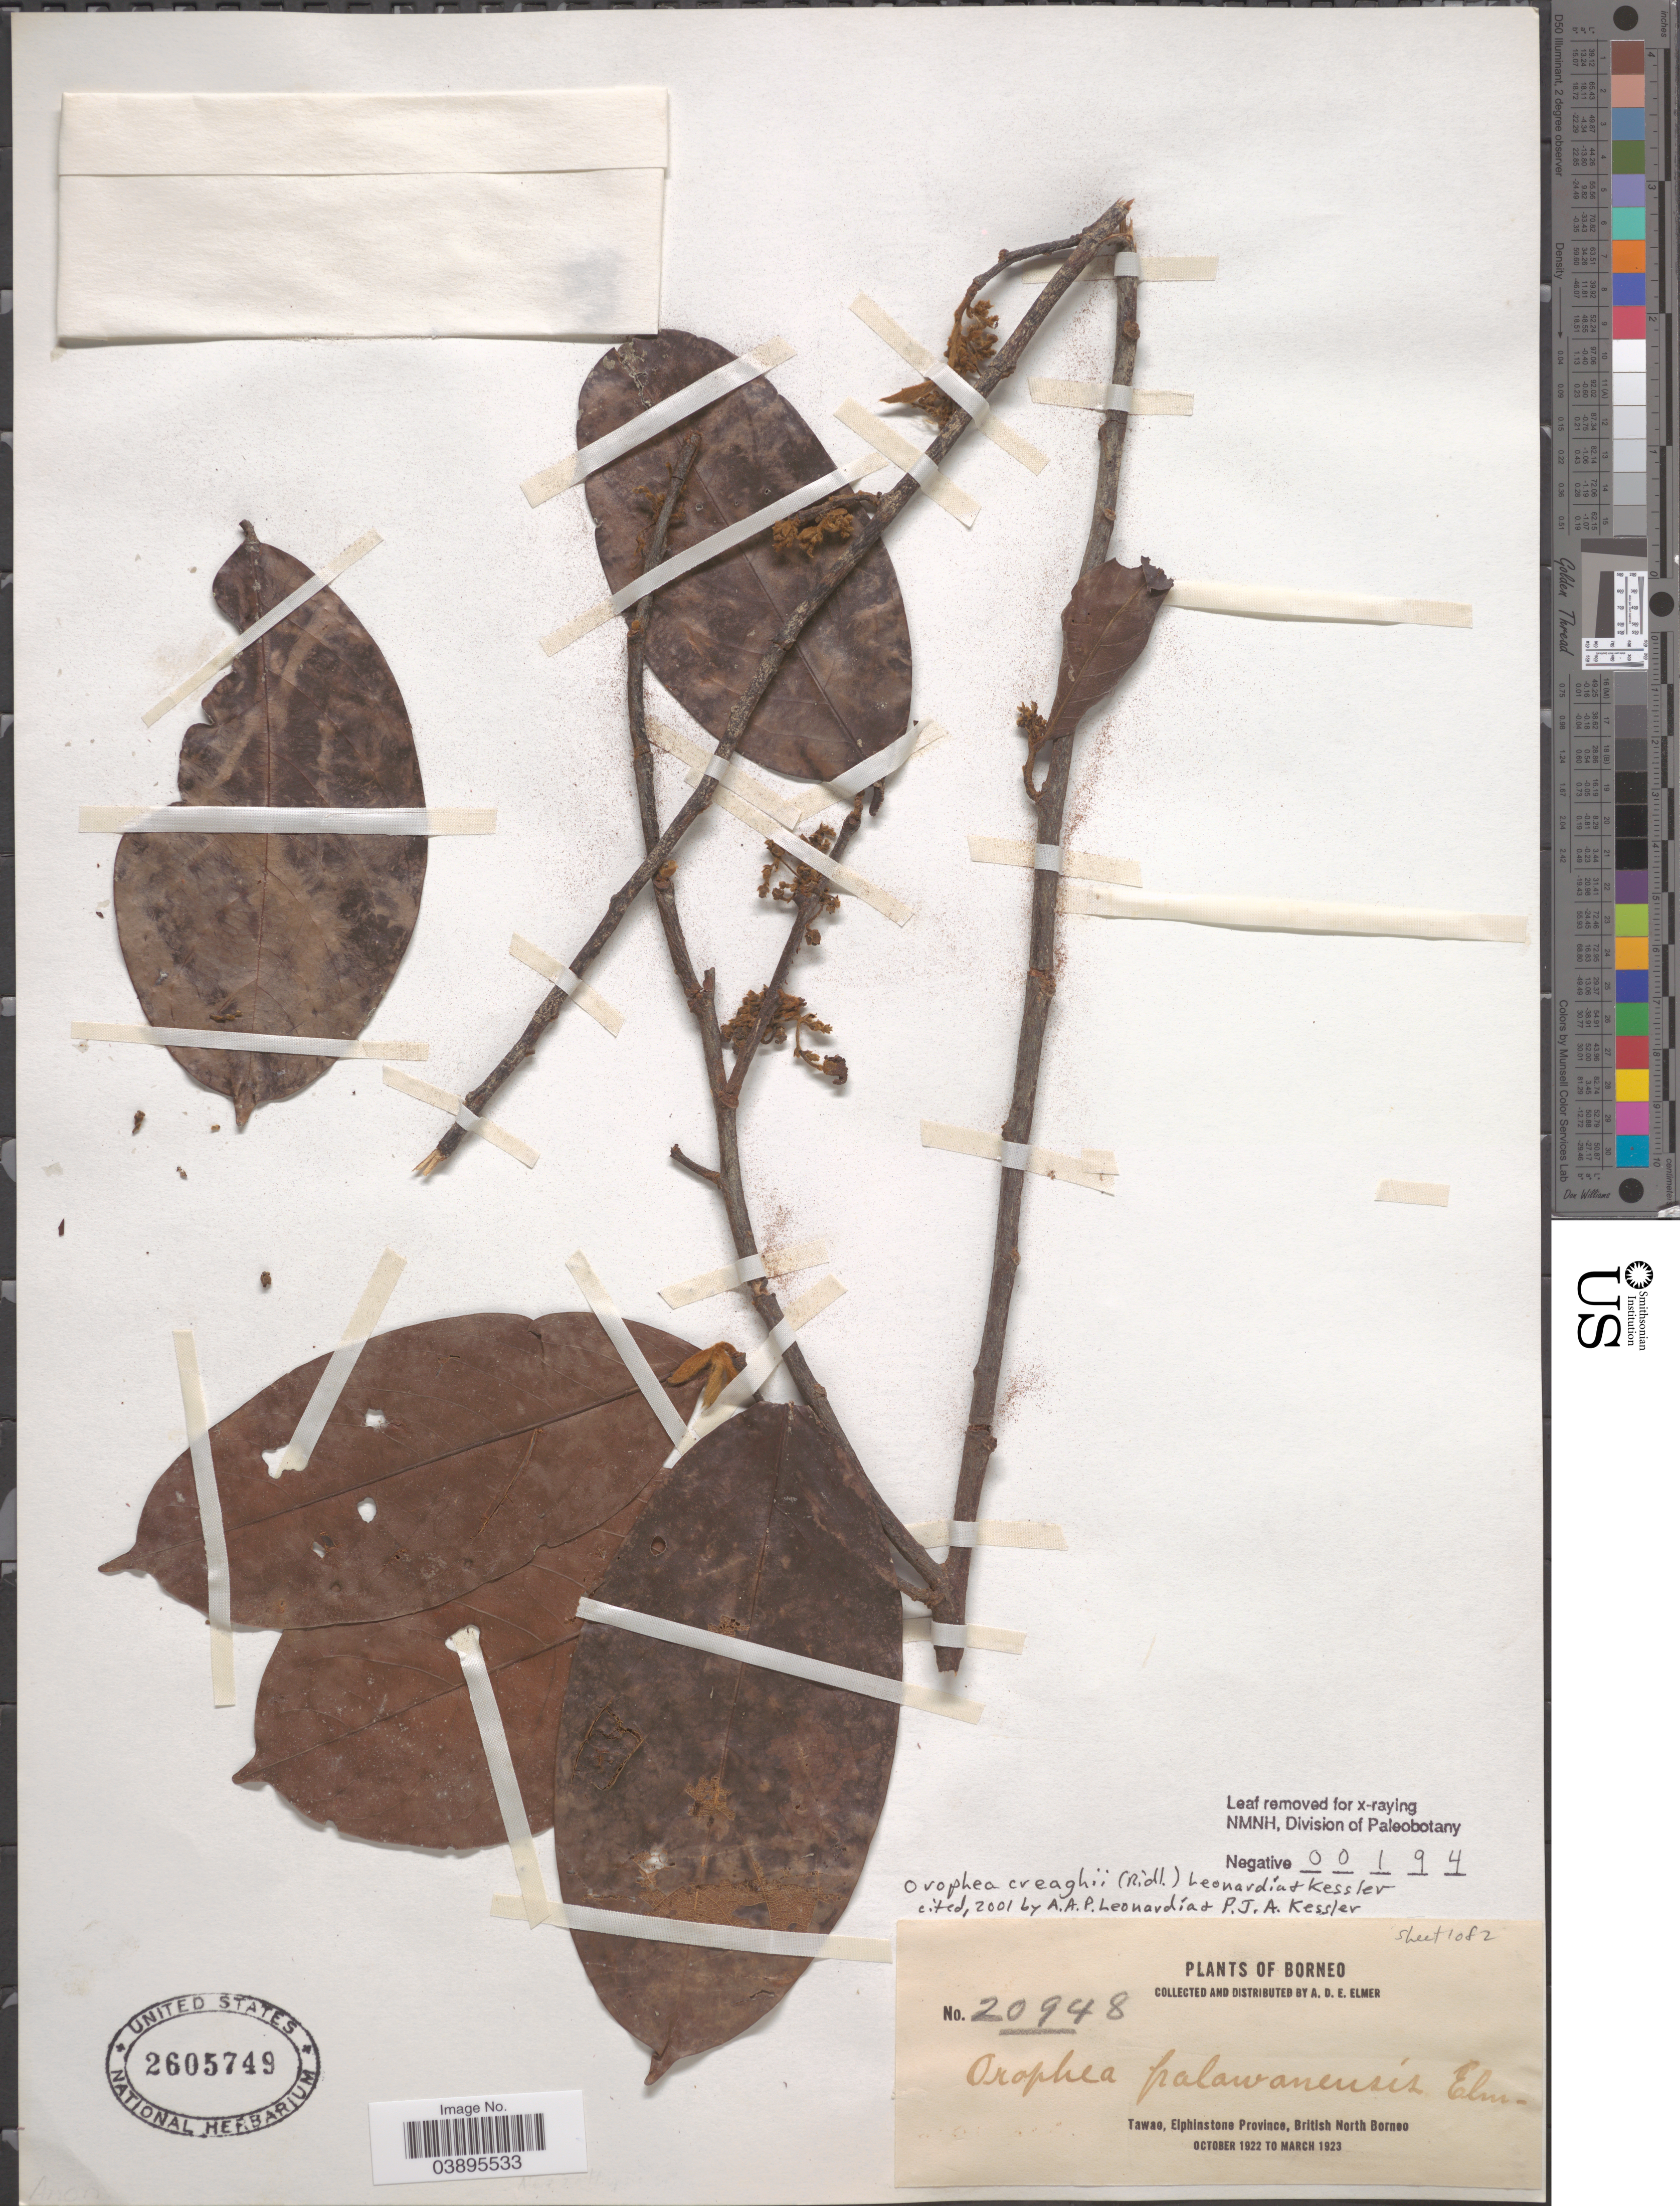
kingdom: Plantae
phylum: Tracheophyta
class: Magnoliopsida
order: Magnoliales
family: Annonaceae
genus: Orophea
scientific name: Orophea creaghii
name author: (Ridl.) Leonardia & P.J.A. Kessler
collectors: A. D. E. Elmer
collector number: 20948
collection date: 1922-10/1923-03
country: Malaysia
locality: Borneo. Tawao, Elphinstone Province, British North Borneo.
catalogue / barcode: US 2605749